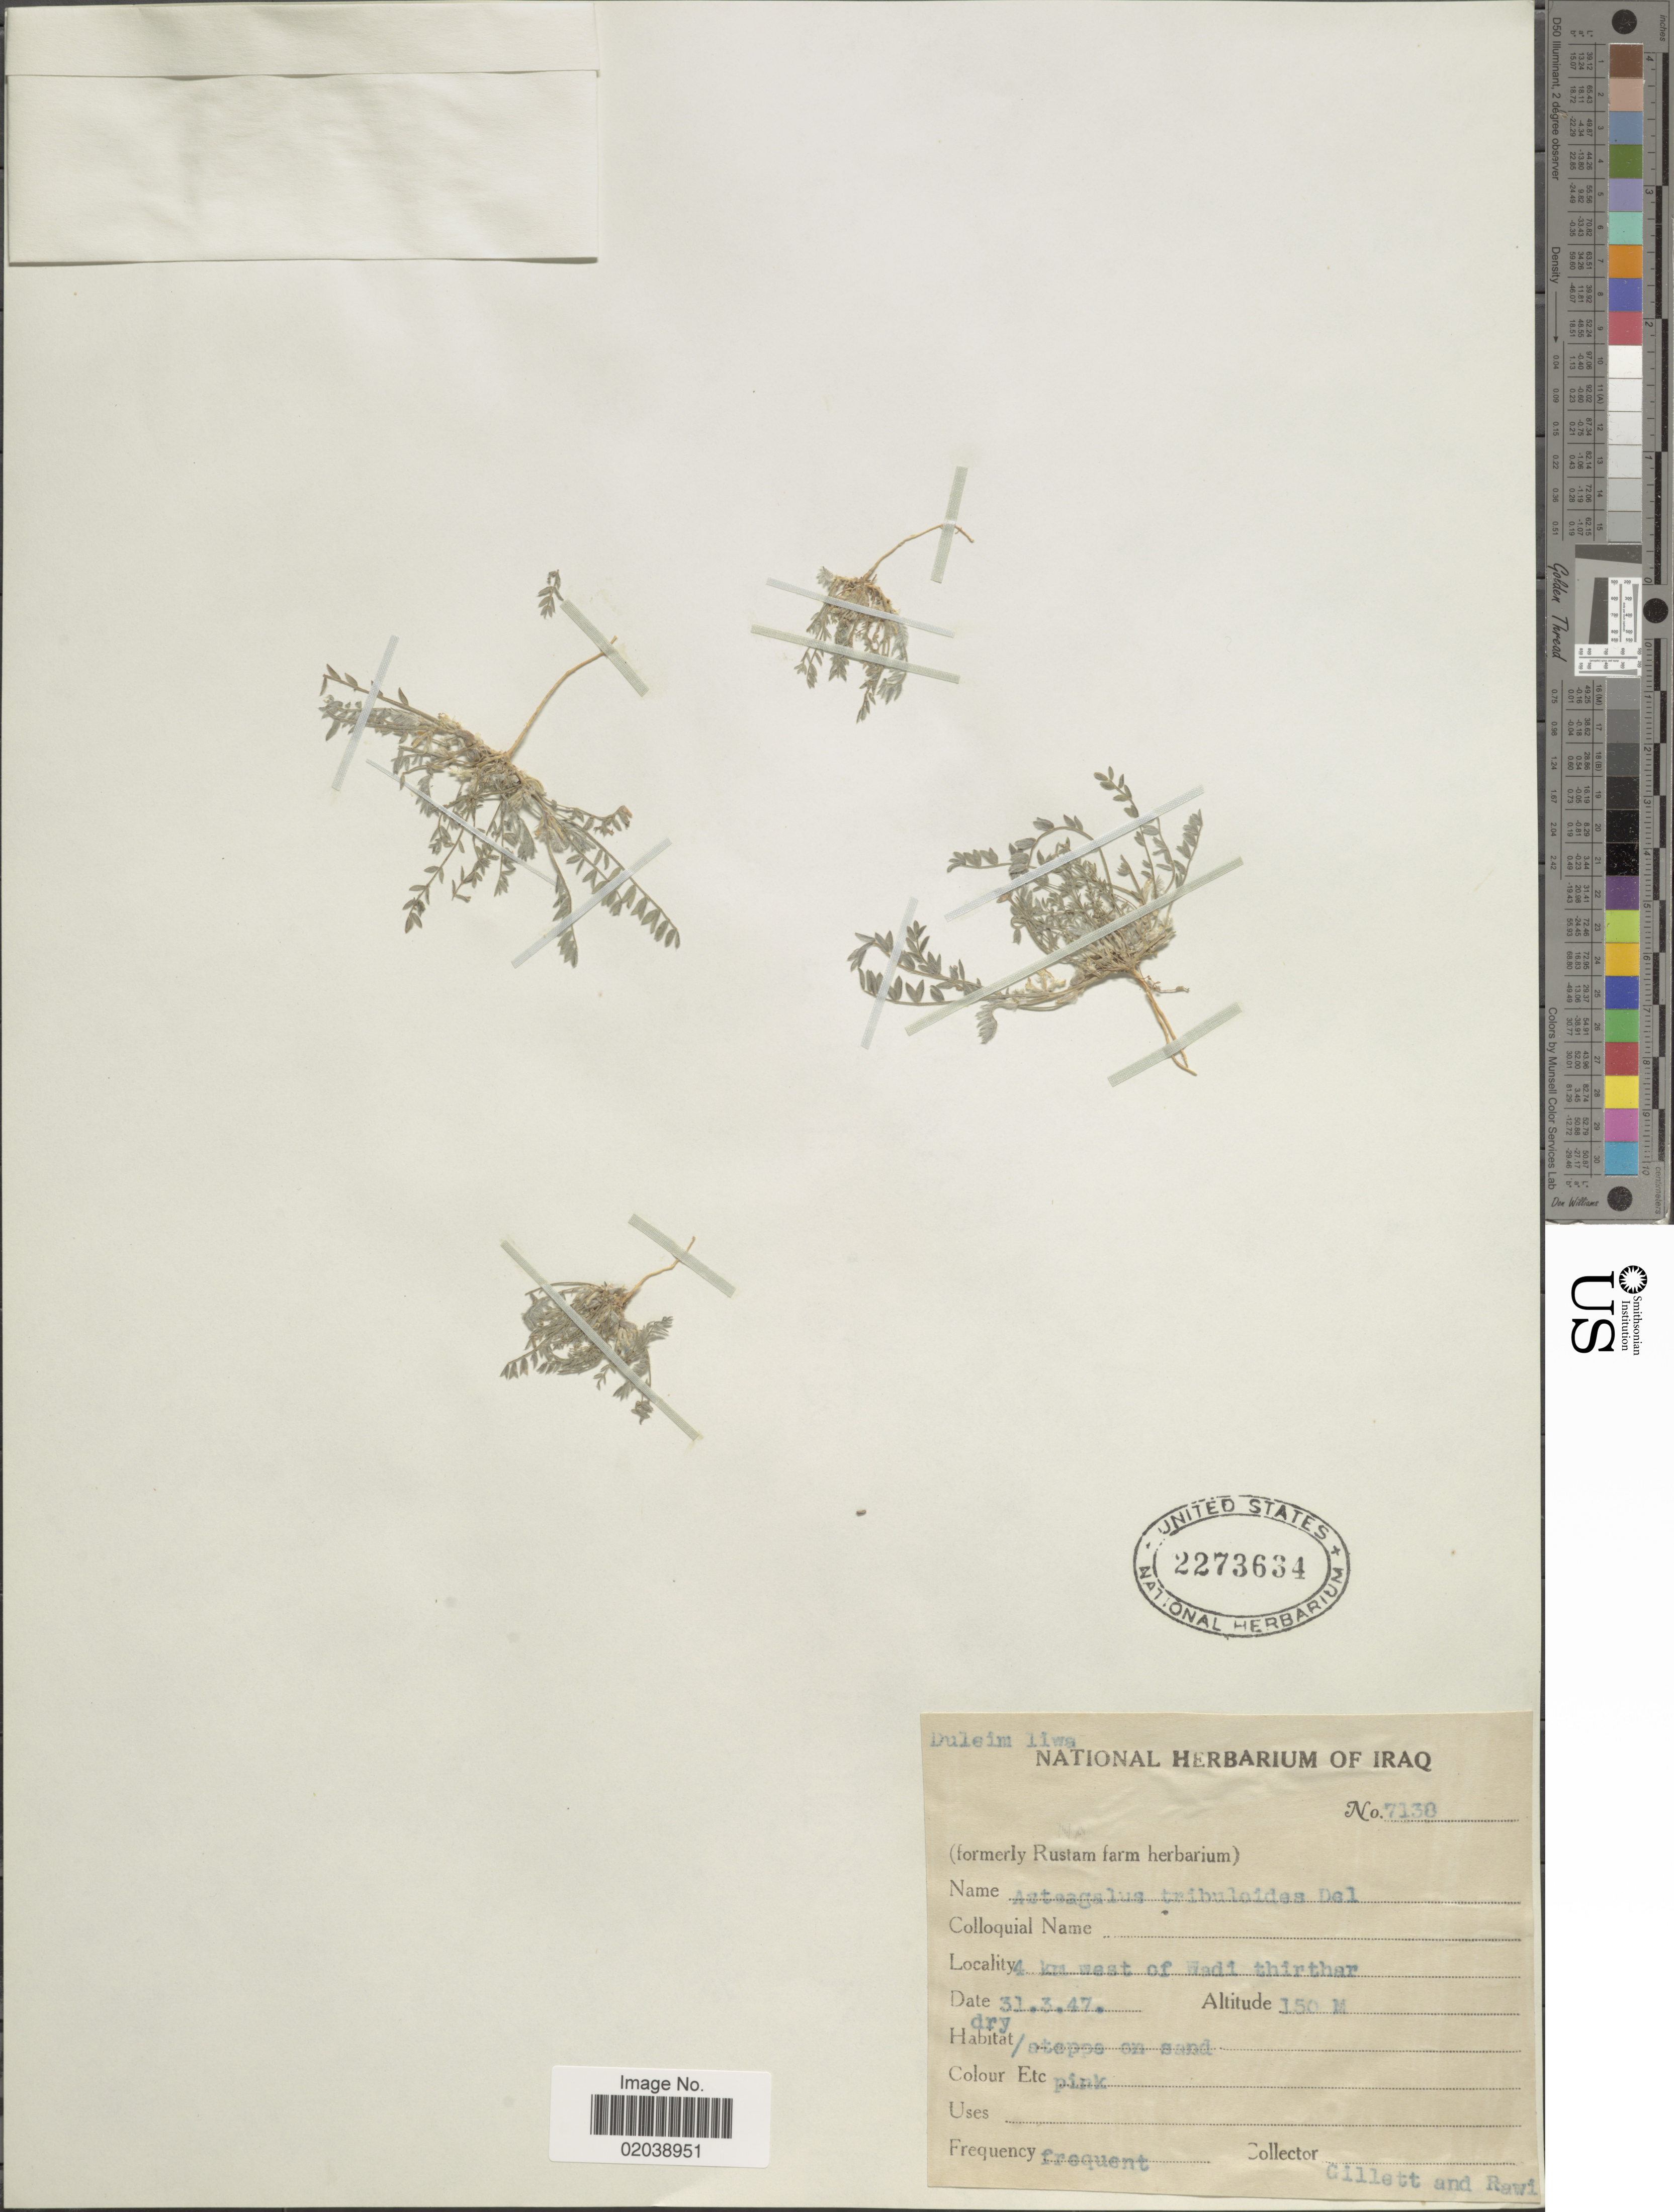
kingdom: Plantae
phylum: Tracheophyta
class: Magnoliopsida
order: Fabales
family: Fabaceae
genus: Astragalus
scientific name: Astragalus tribuloides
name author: Delile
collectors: Gillett, -- & -. Rawi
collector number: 7138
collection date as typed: Transcribed d/m/y: 31/3/47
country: Iraq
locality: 4 km west of Wadi tharthar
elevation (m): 150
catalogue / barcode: US 2273634